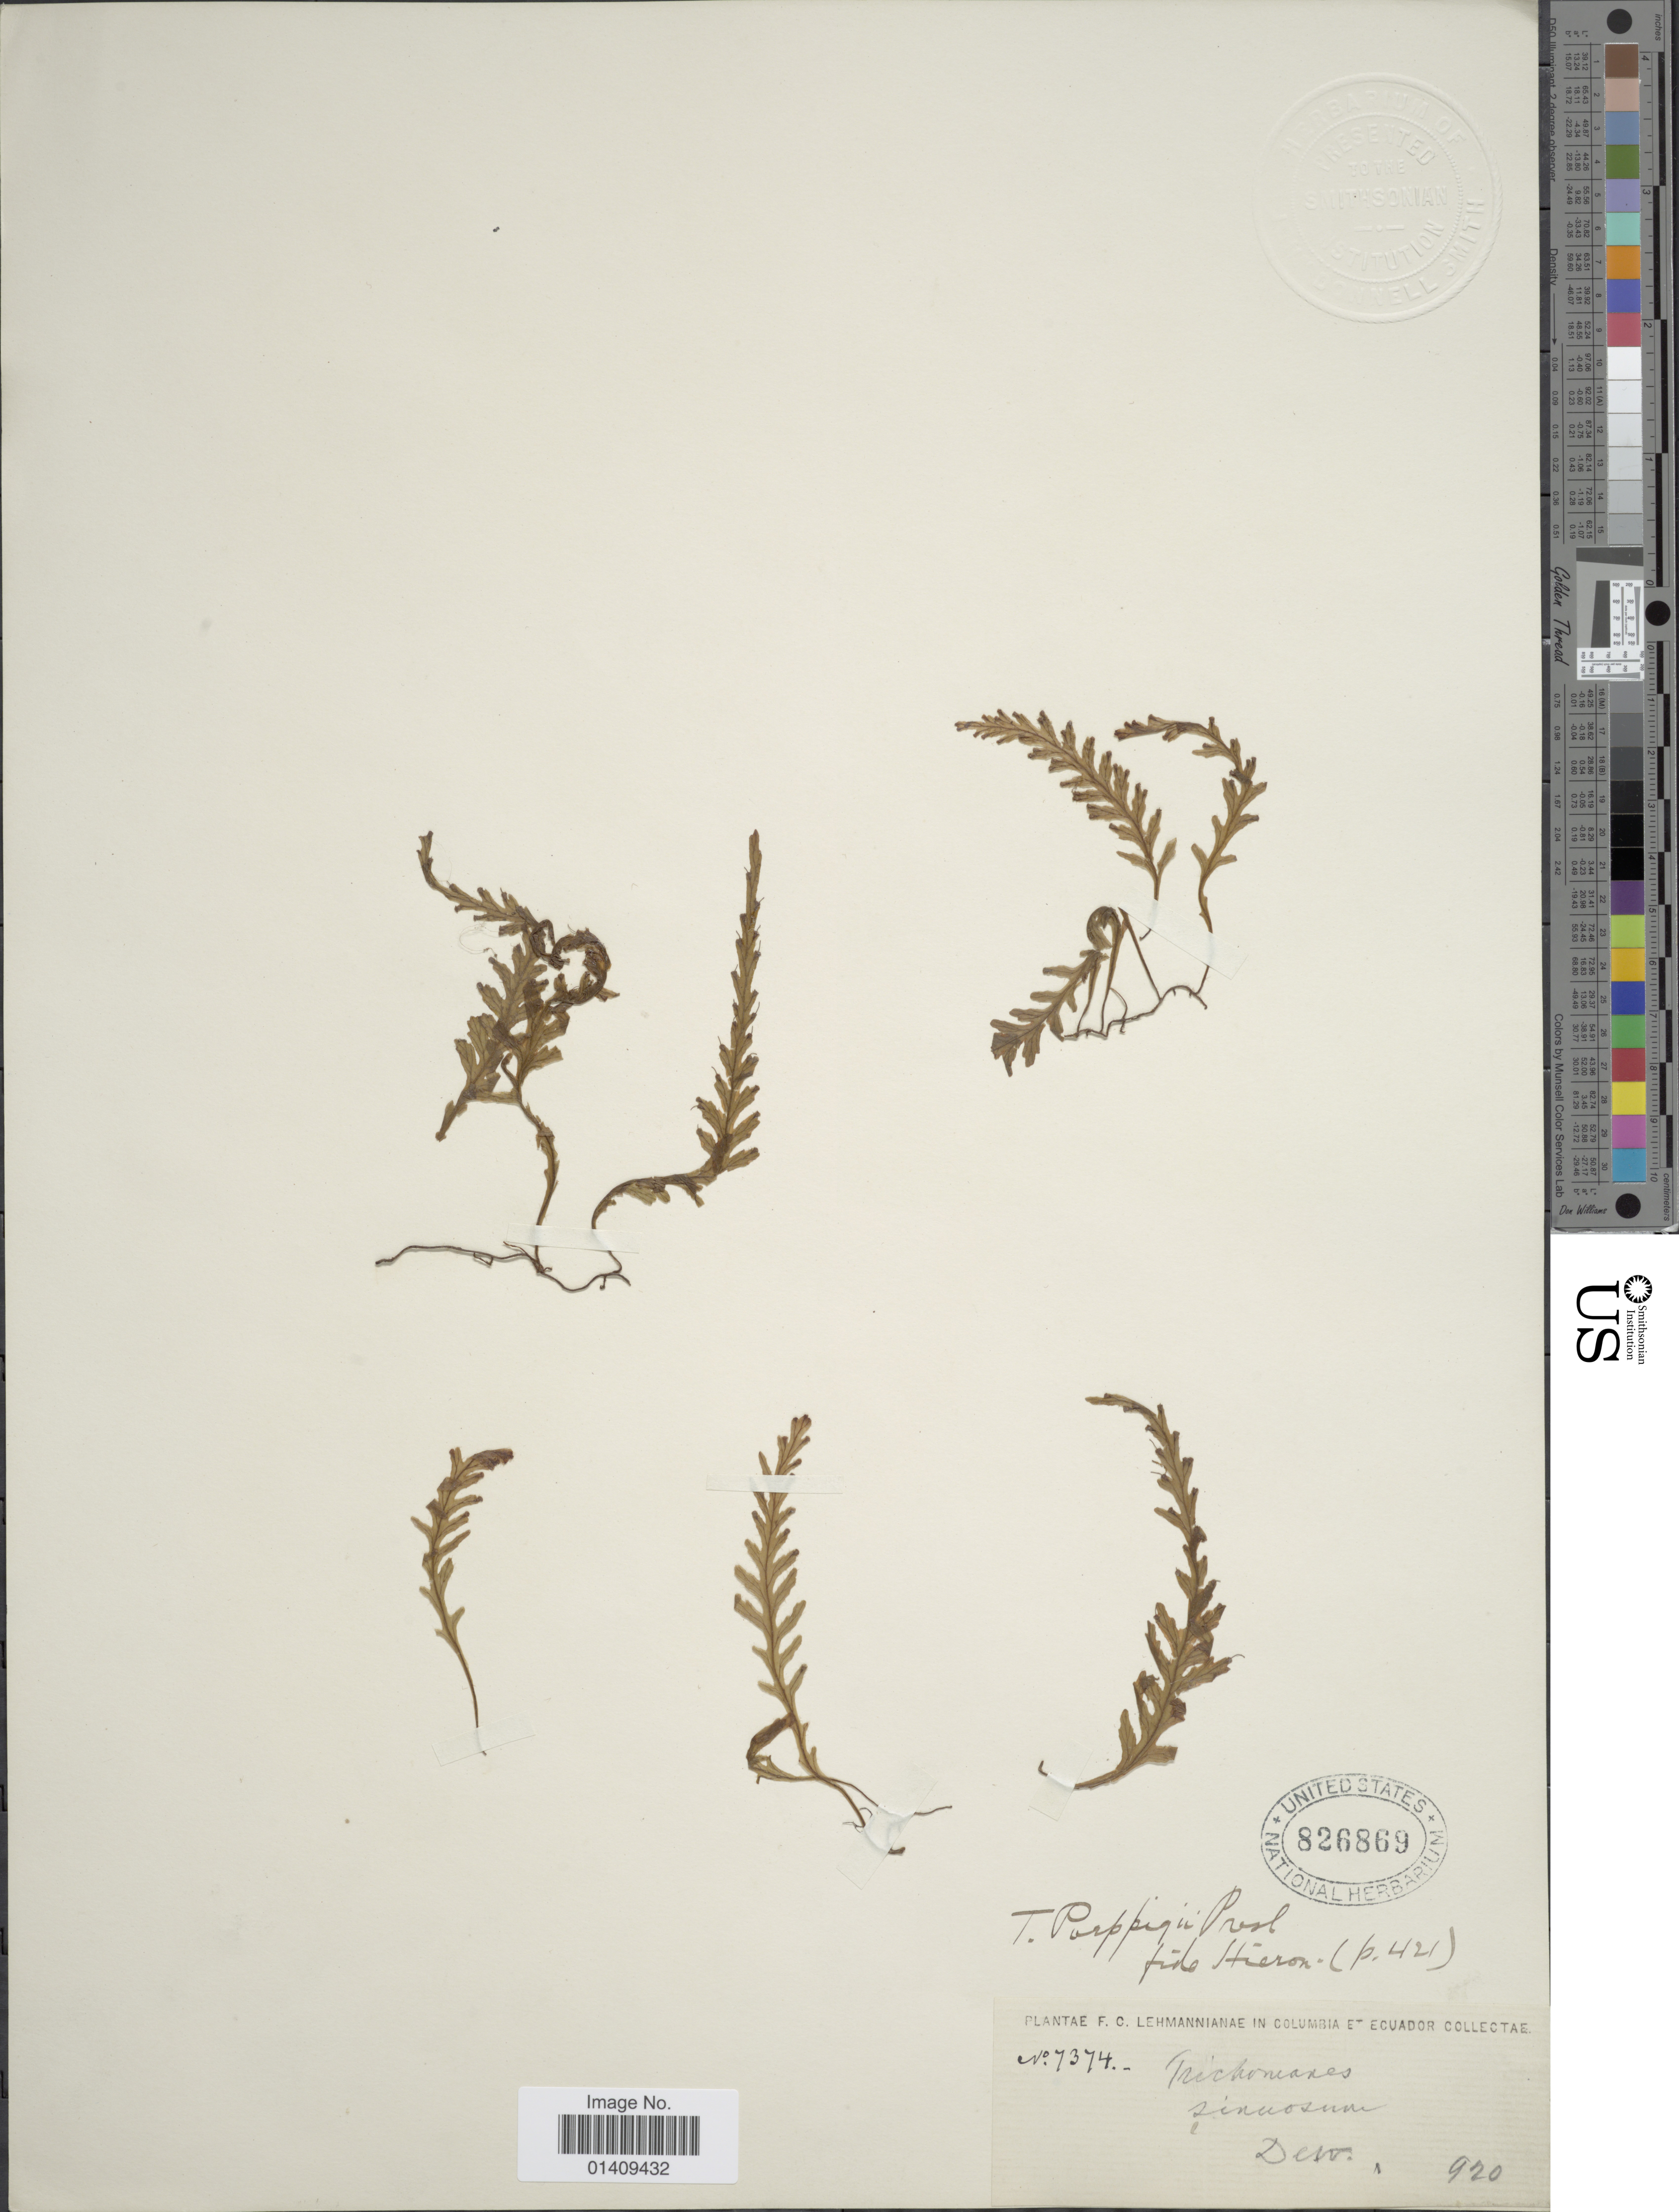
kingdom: Plantae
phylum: Tracheophyta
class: Polypodiopsida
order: Hymenophyllales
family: Hymenophyllaceae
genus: Trichomanes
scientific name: Trichomanes polypodioides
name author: L.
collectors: F. C. Lehmann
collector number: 7374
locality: Columbia e Ecuador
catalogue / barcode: US 826869